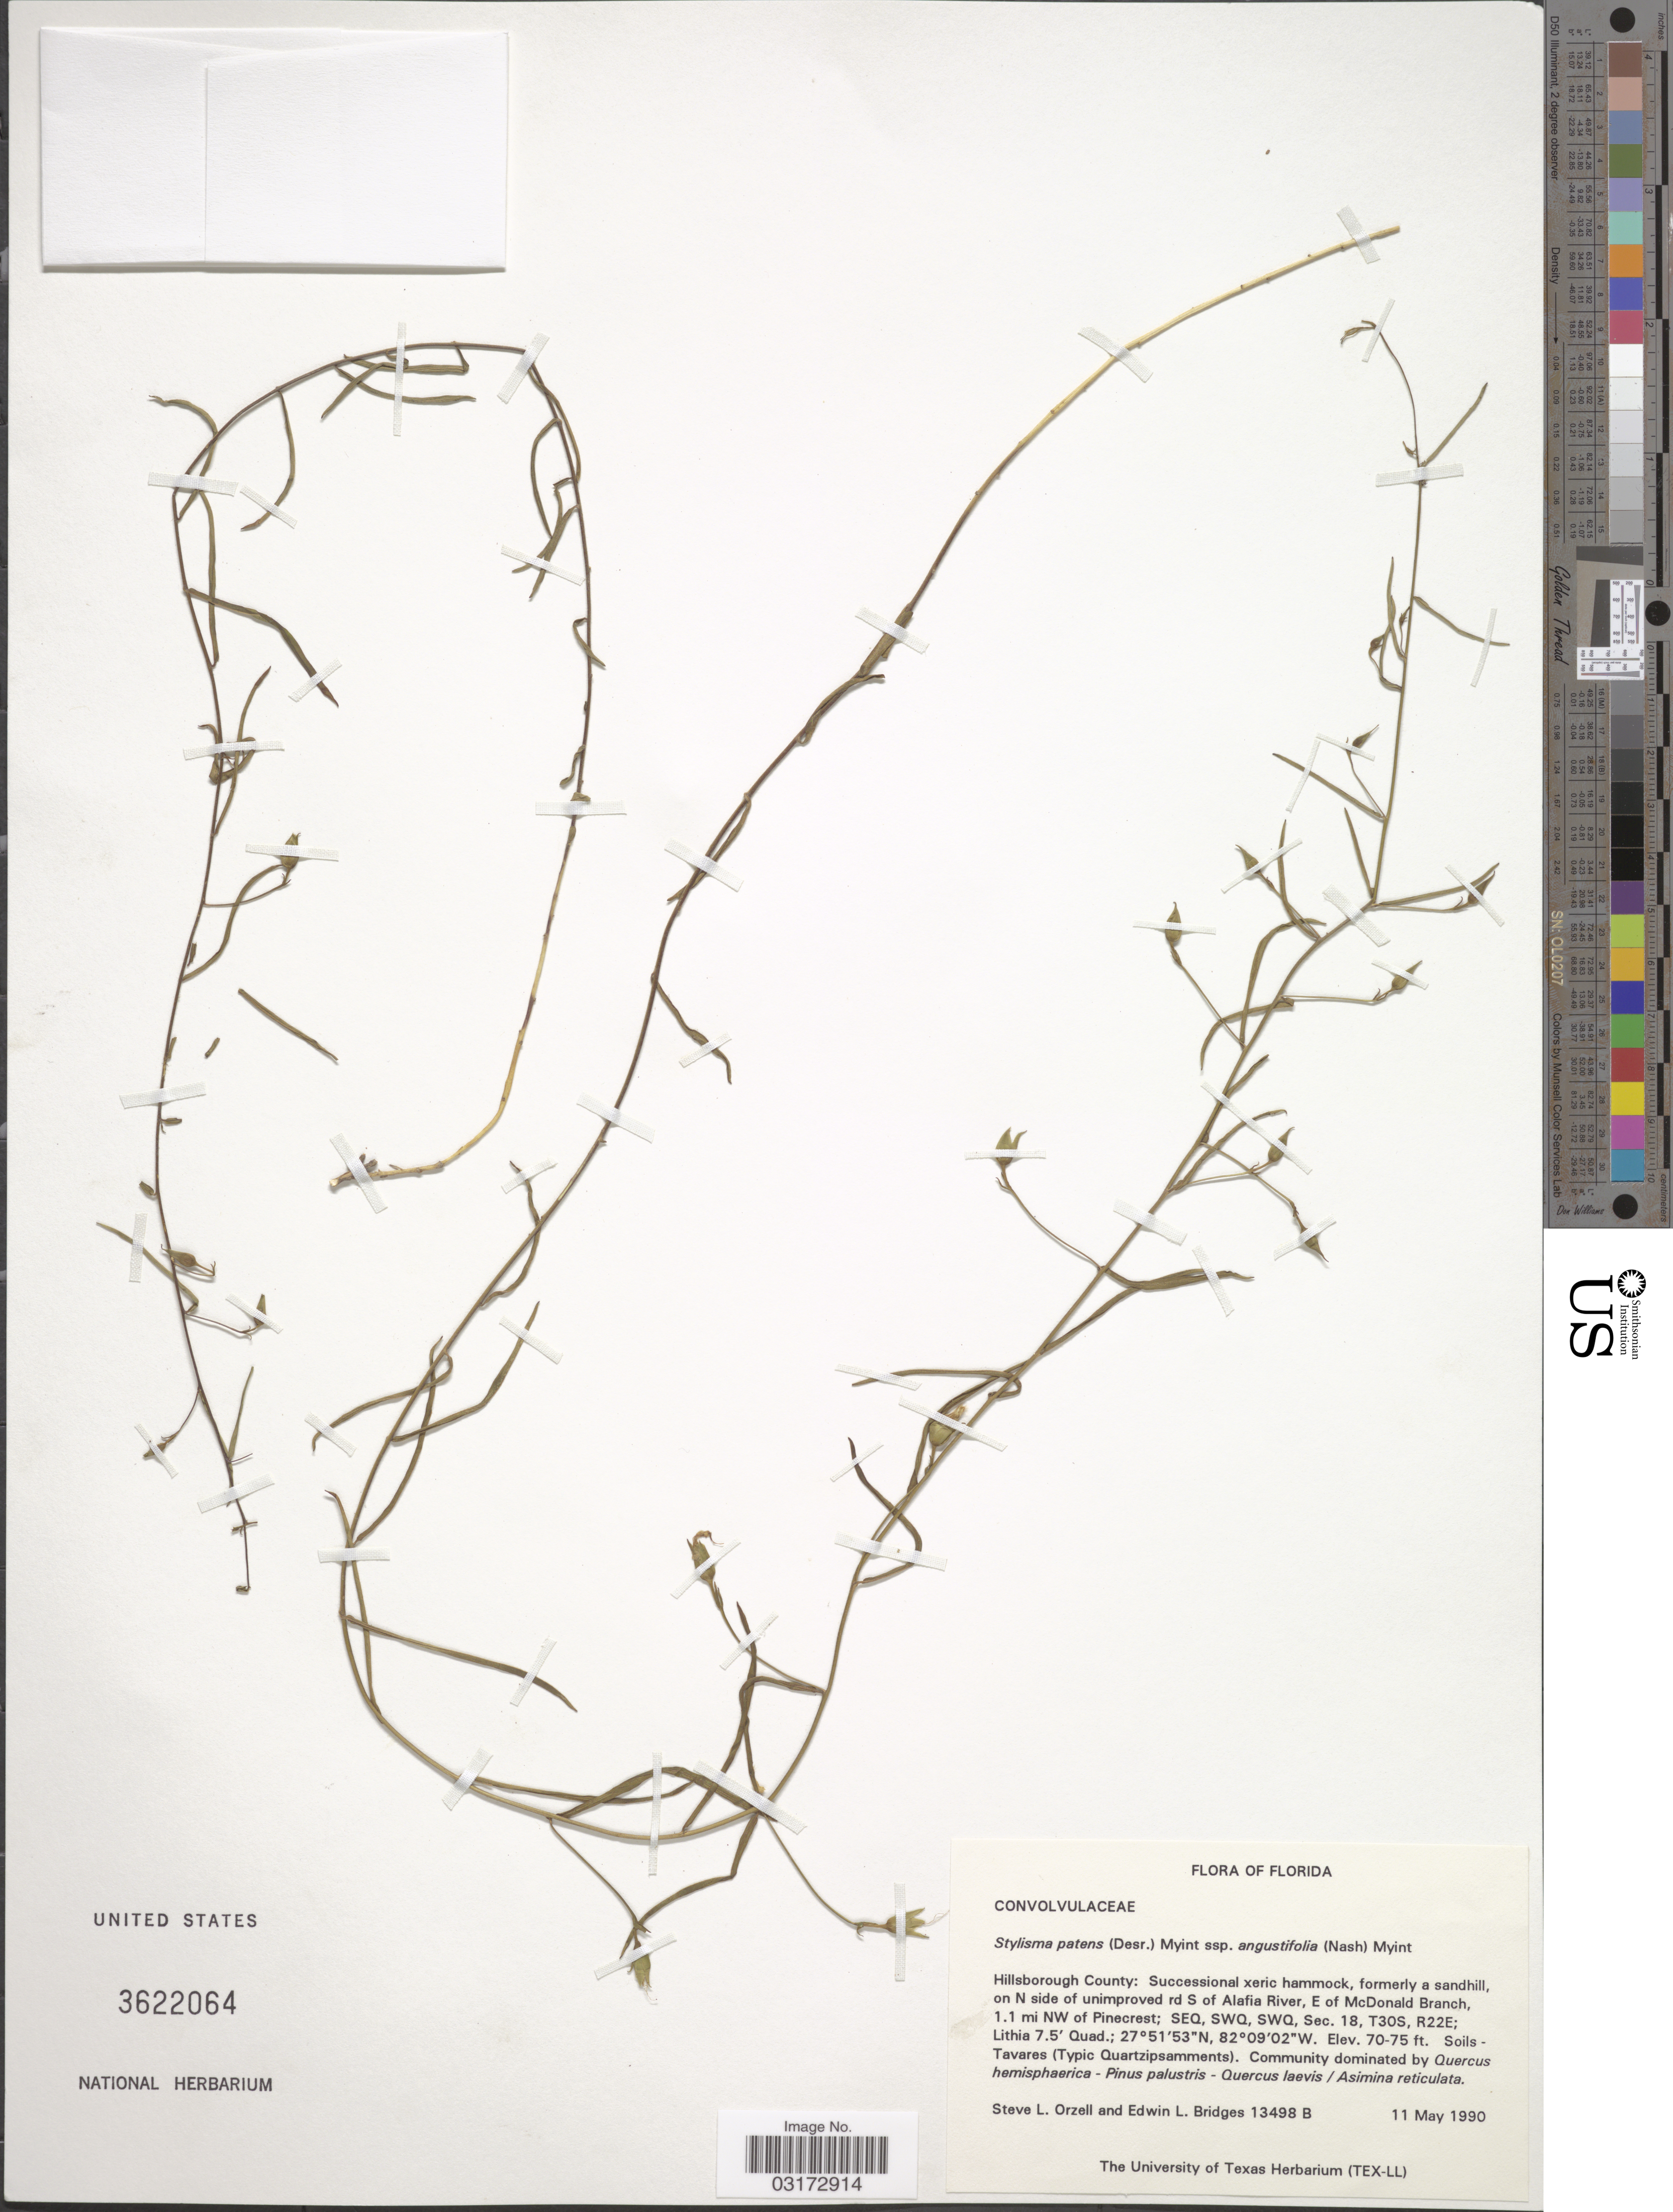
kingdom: Plantae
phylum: Tracheophyta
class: Magnoliopsida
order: Solanales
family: Convolvulaceae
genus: Stylisma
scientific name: Stylisma angustifolia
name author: (Nash) House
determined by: Strong, Mark T., (BOT), Smithsonian Institution - National Museum of Natural History (UNITED STATES)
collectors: S. Orzell & E. Bridges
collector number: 13498B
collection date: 1990-05-11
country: United States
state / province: Florida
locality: Hillsborough County: on N side of unimproved rd S of Alafia River, E of McDonald Branch, 1.1 mi NW of Pinecrest; SEQ, SWQ, SWQ, Sec. 18, T30S, R22E; Lithia 7.5' Quad.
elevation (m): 21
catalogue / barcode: US 3622064